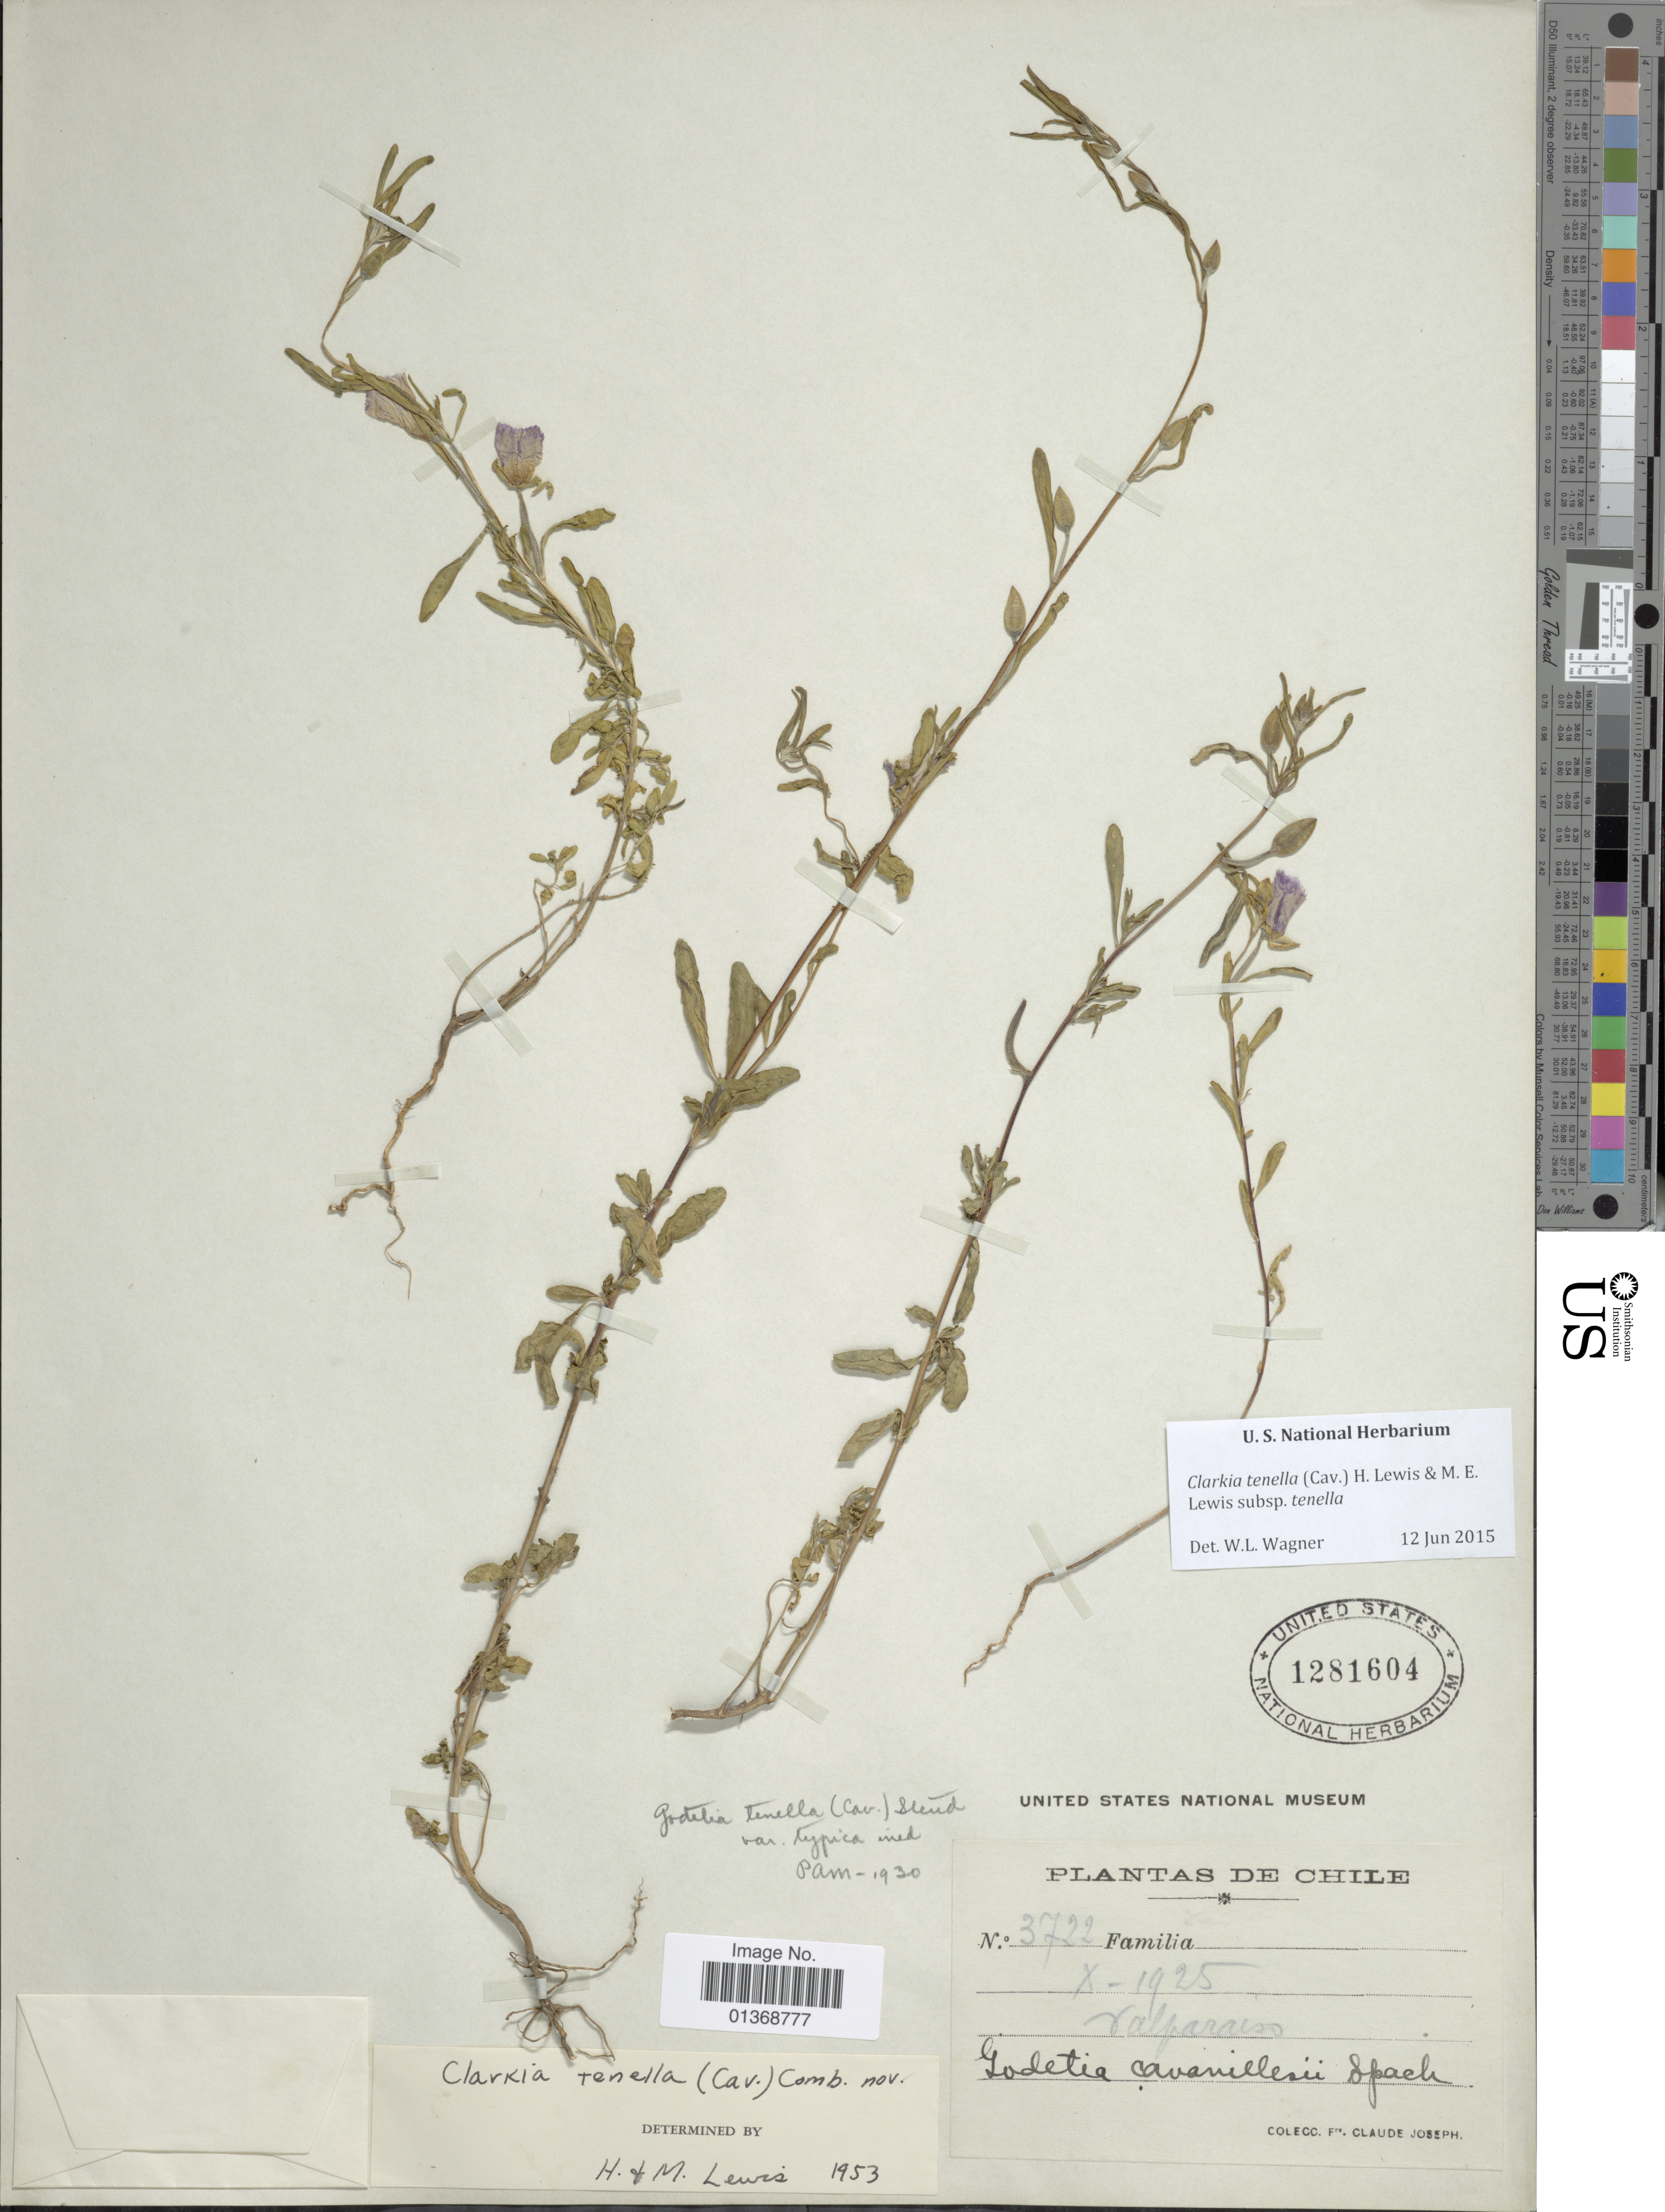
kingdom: Plantae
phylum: Tracheophyta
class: Magnoliopsida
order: Myrtales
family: Onagraceae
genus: Clarkia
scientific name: Clarkia tenella subsp. tenella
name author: (Cav.) F. H. Lewis & M.E. Lewis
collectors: Bro. Claude-Joseph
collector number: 3722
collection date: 1925-10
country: Chile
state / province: Valparaíso (V)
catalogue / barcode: US 1281604